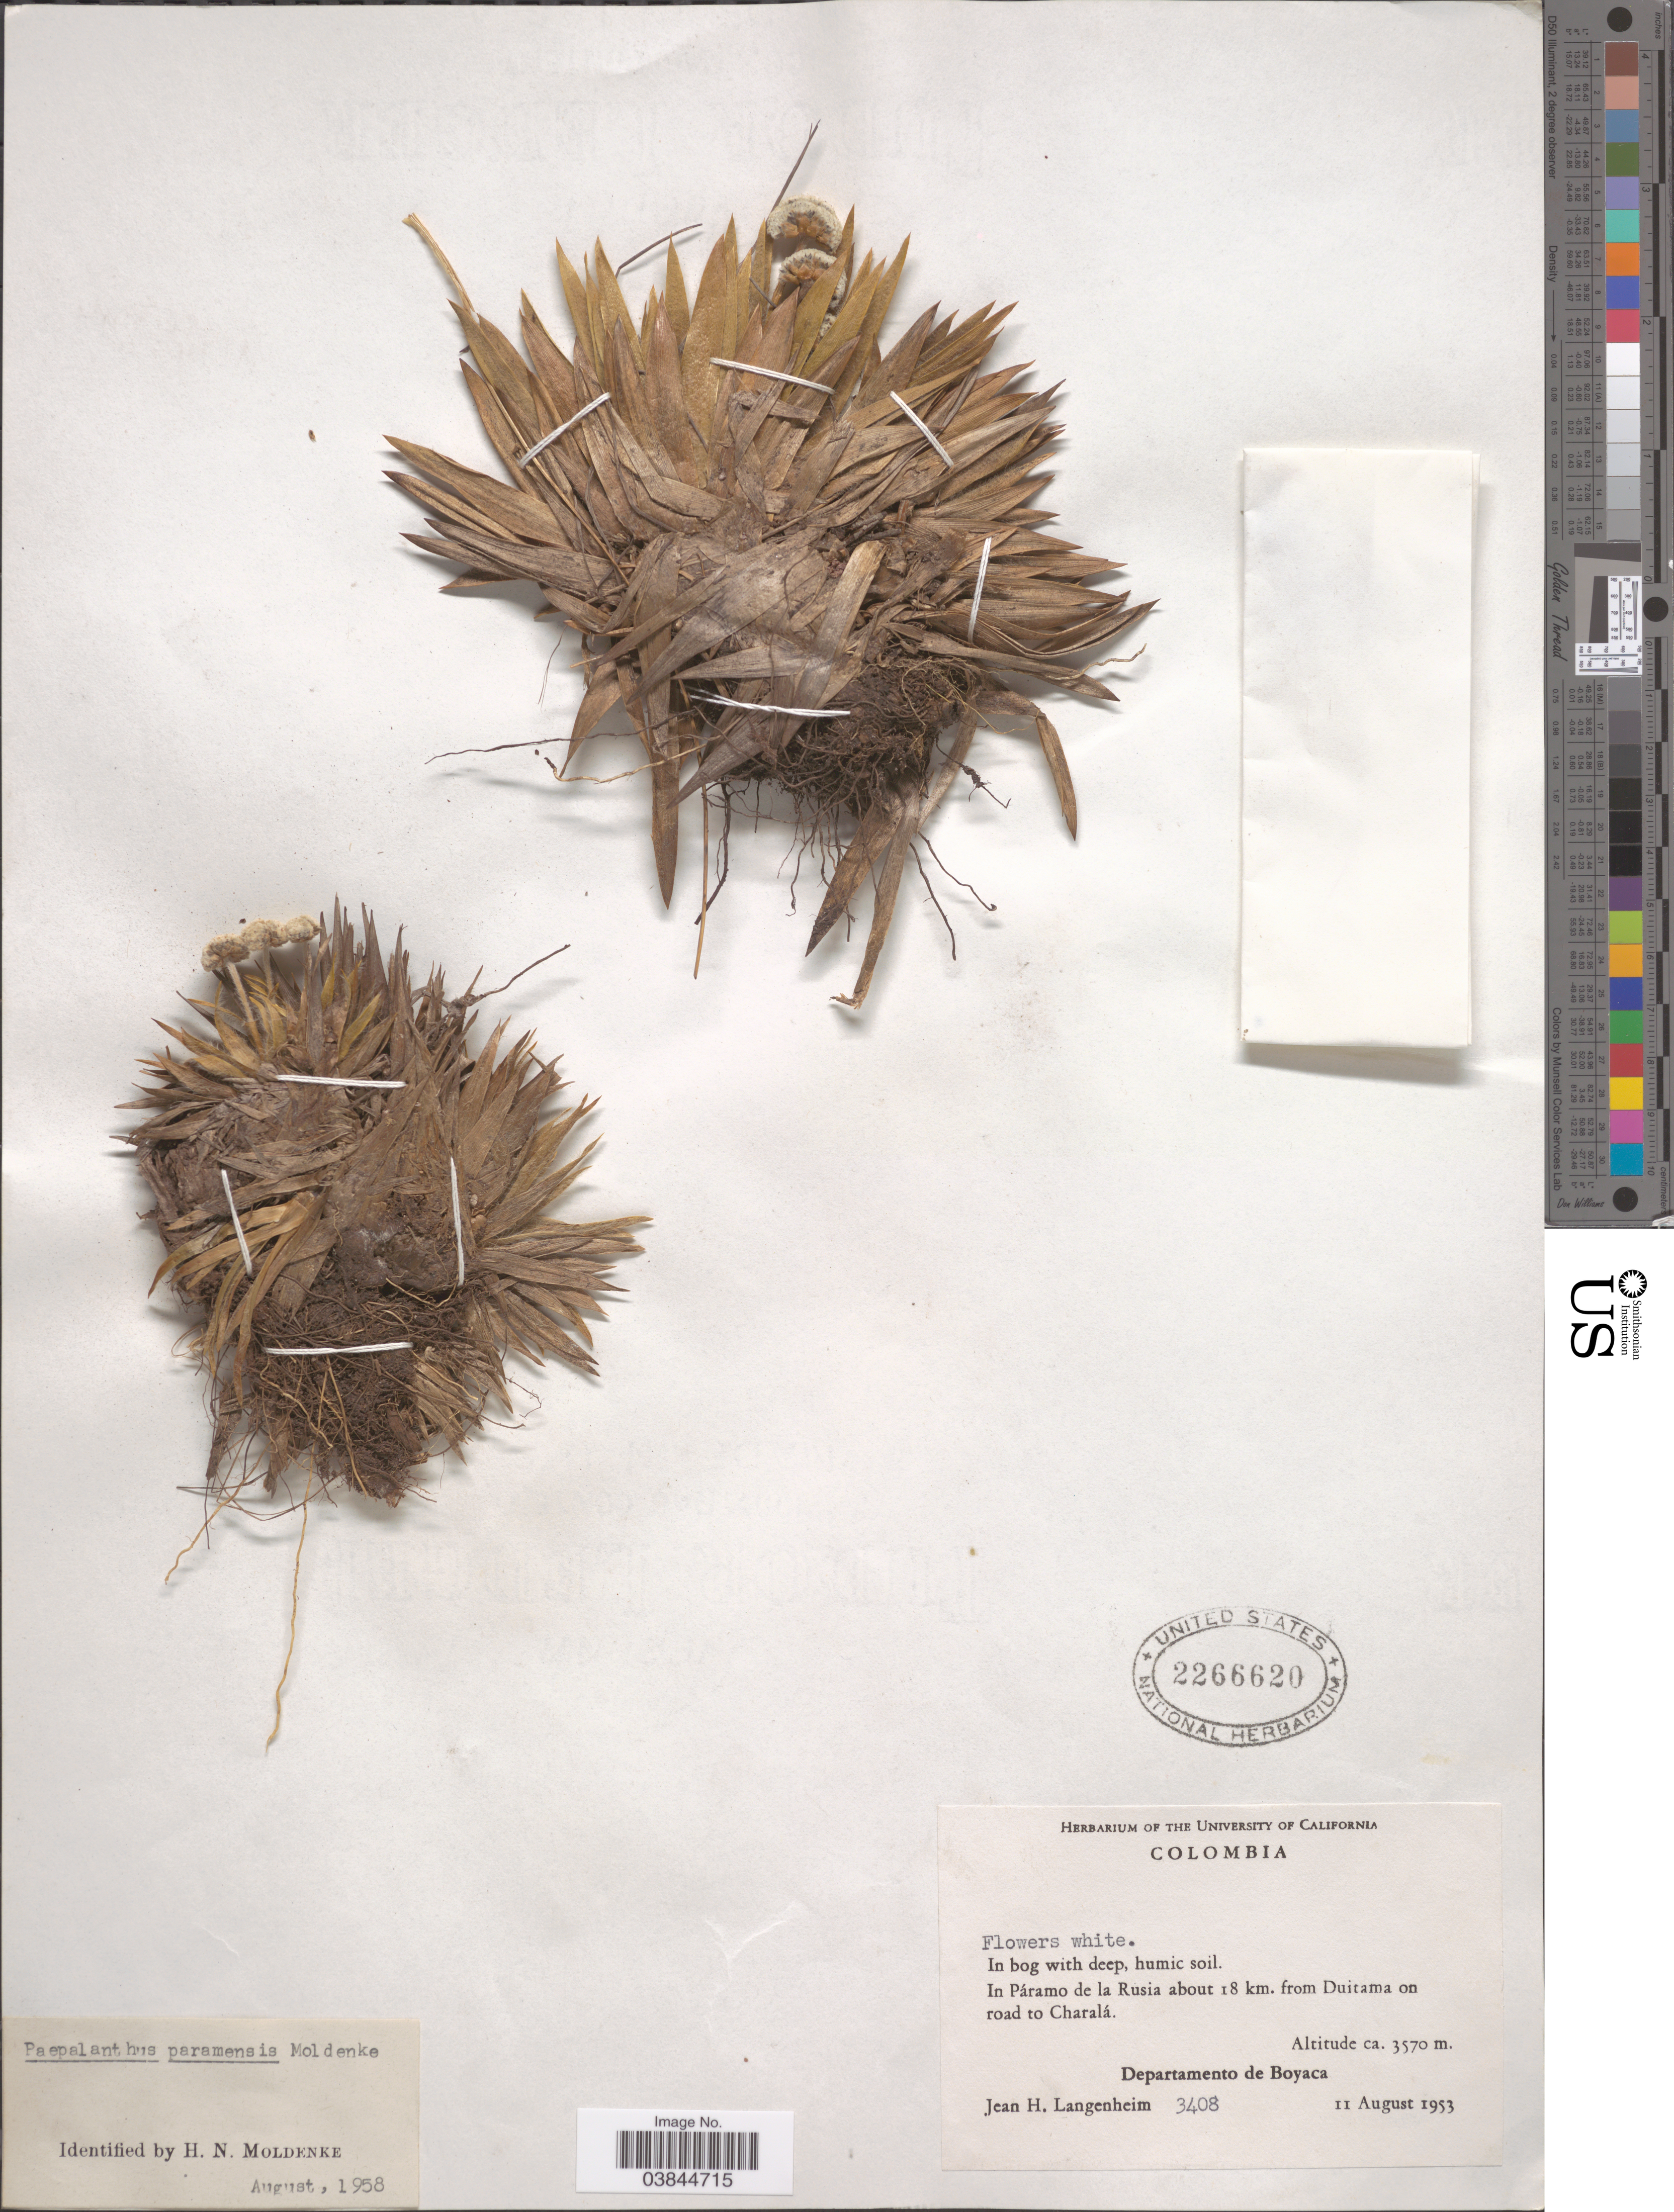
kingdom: Plantae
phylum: Tracheophyta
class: Liliopsida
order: Poales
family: Eriocaulaceae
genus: Paepalanthus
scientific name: Paepalanthus paramensis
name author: Moldenke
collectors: J. H. Langenheim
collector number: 3408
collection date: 1953-08-11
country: Colombia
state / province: Boyacá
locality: In Páramo de la Rusia about 18 km. from Duitama on road to Charalá. Departamento de Boyaca.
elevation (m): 3570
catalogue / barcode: US 2266620